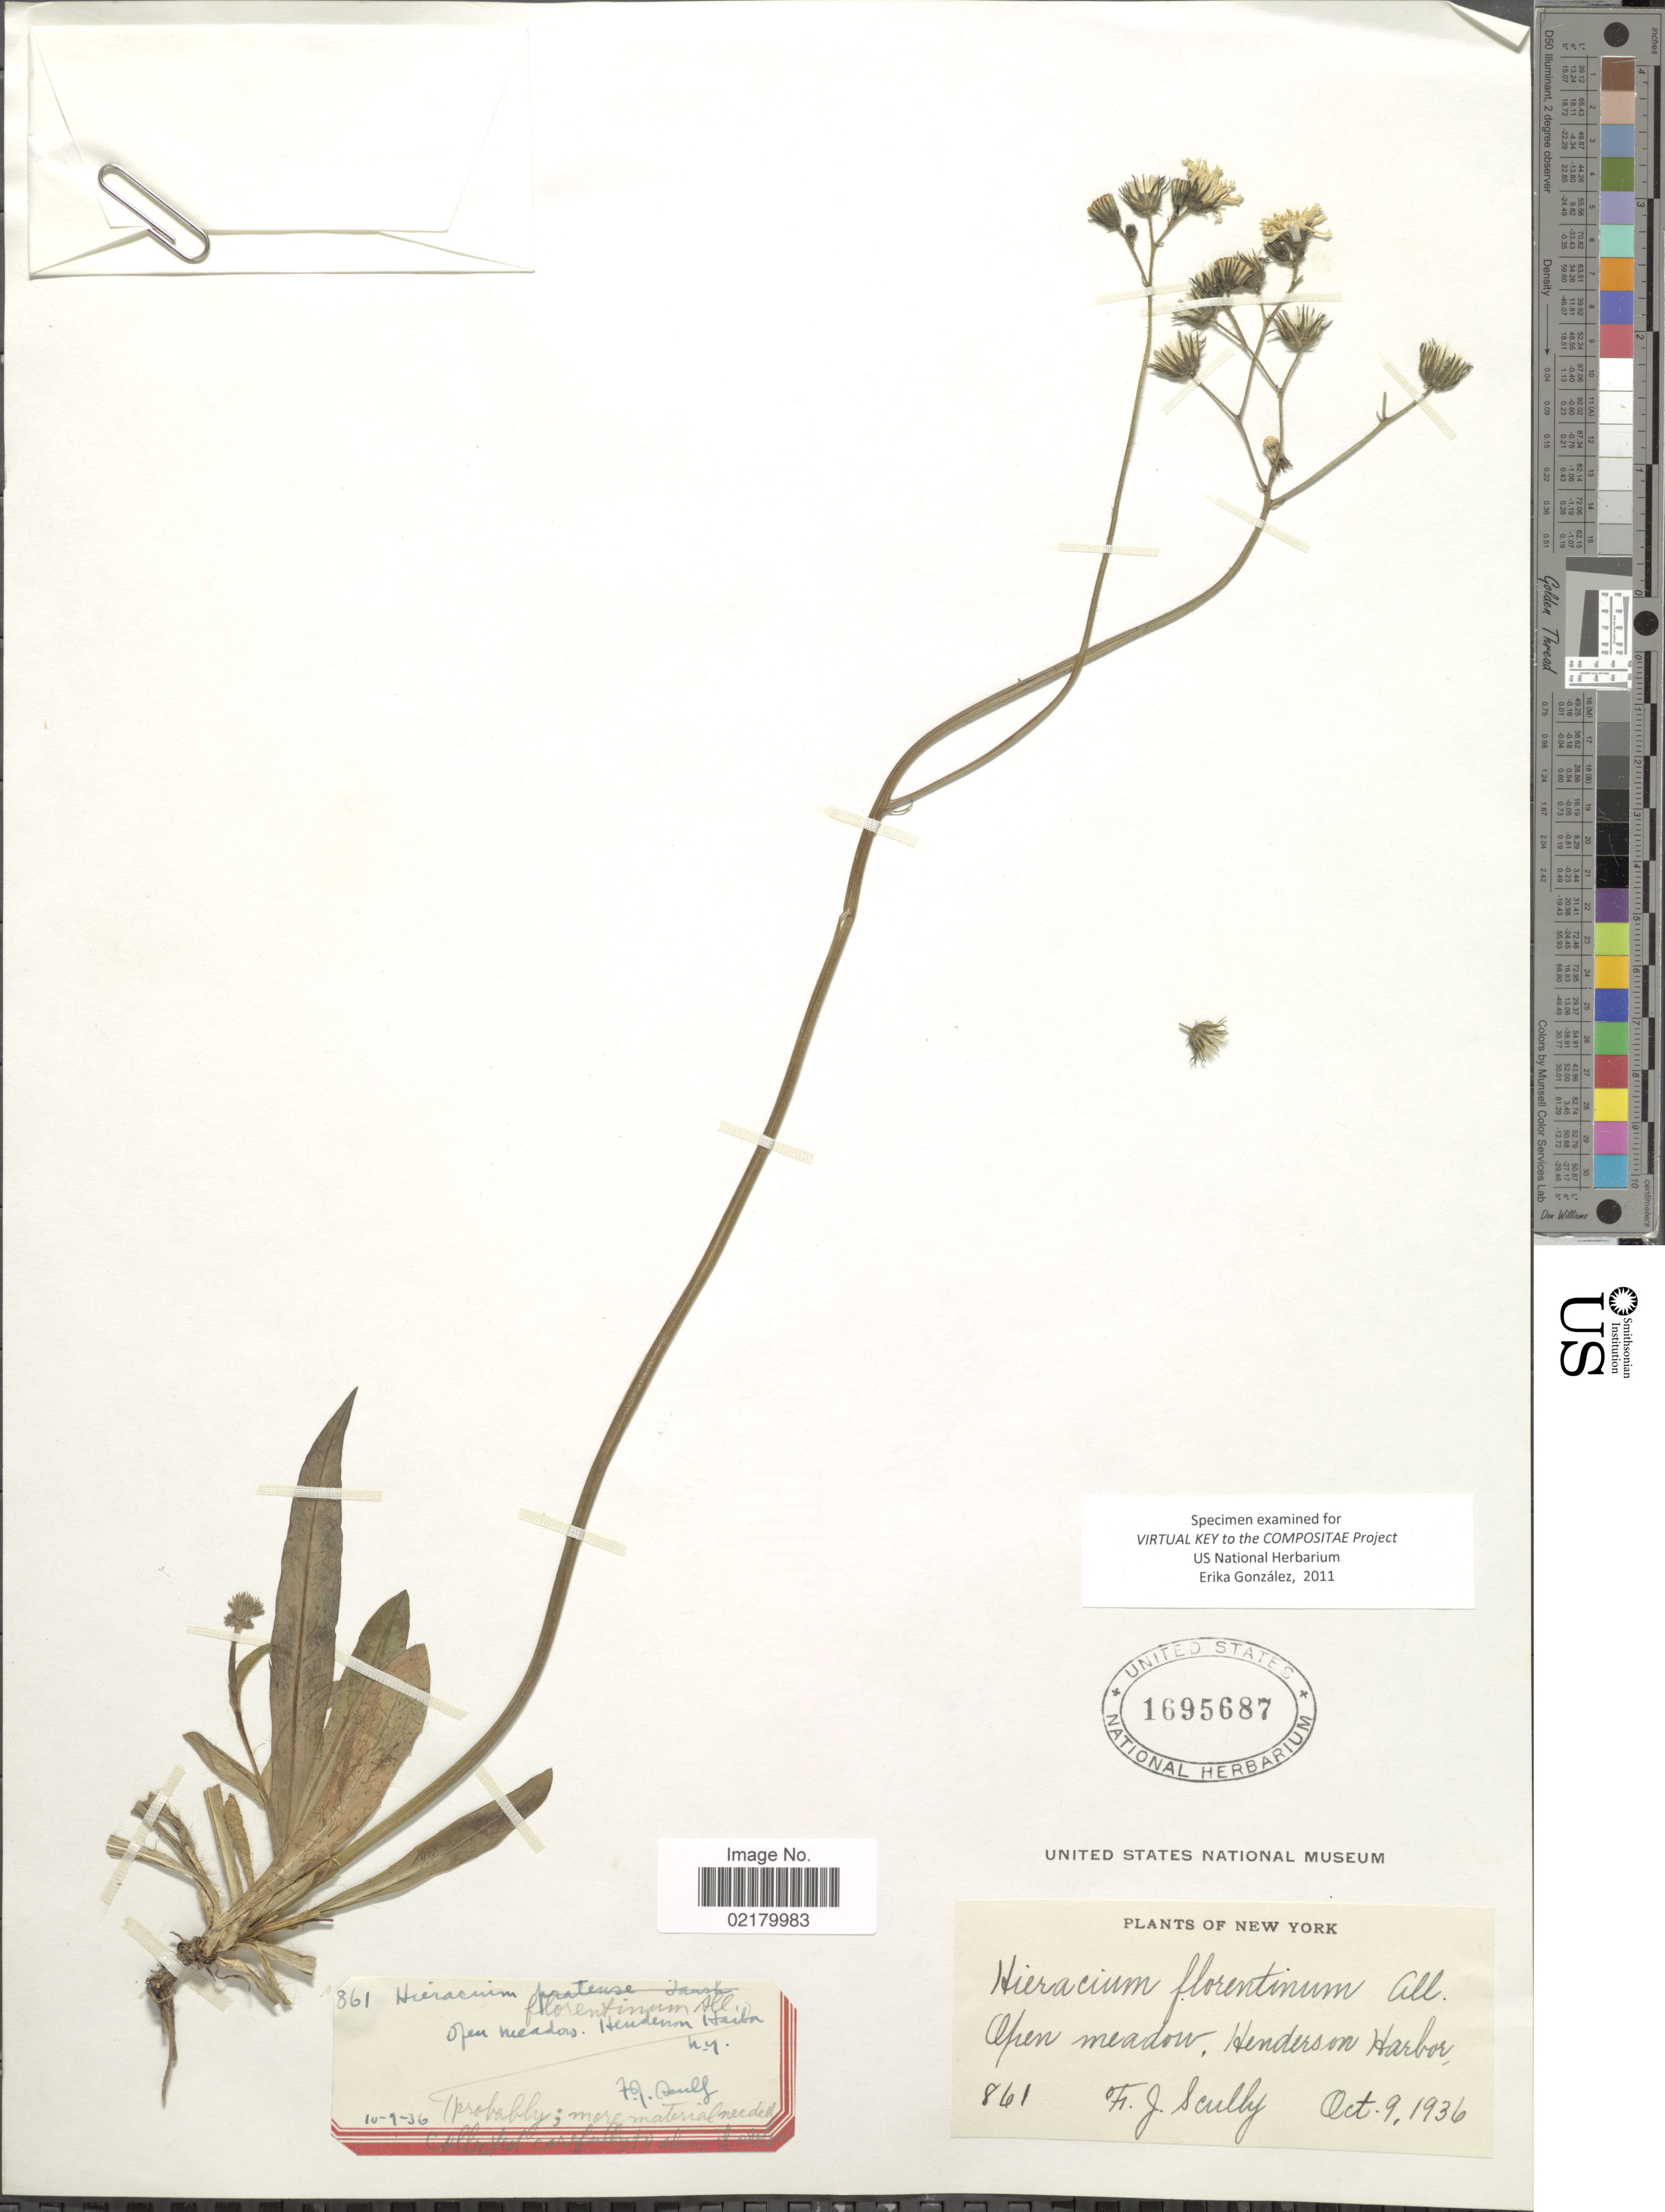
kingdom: Plantae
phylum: Tracheophyta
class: Magnoliopsida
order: Asterales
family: Asteraceae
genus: Pilosella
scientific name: Pilosella piloselloides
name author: (Vill.) Soják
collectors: F. Scully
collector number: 861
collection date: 1936-10-09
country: United States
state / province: New York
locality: Open meadow, Henderson Harbor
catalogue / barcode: US 1695687